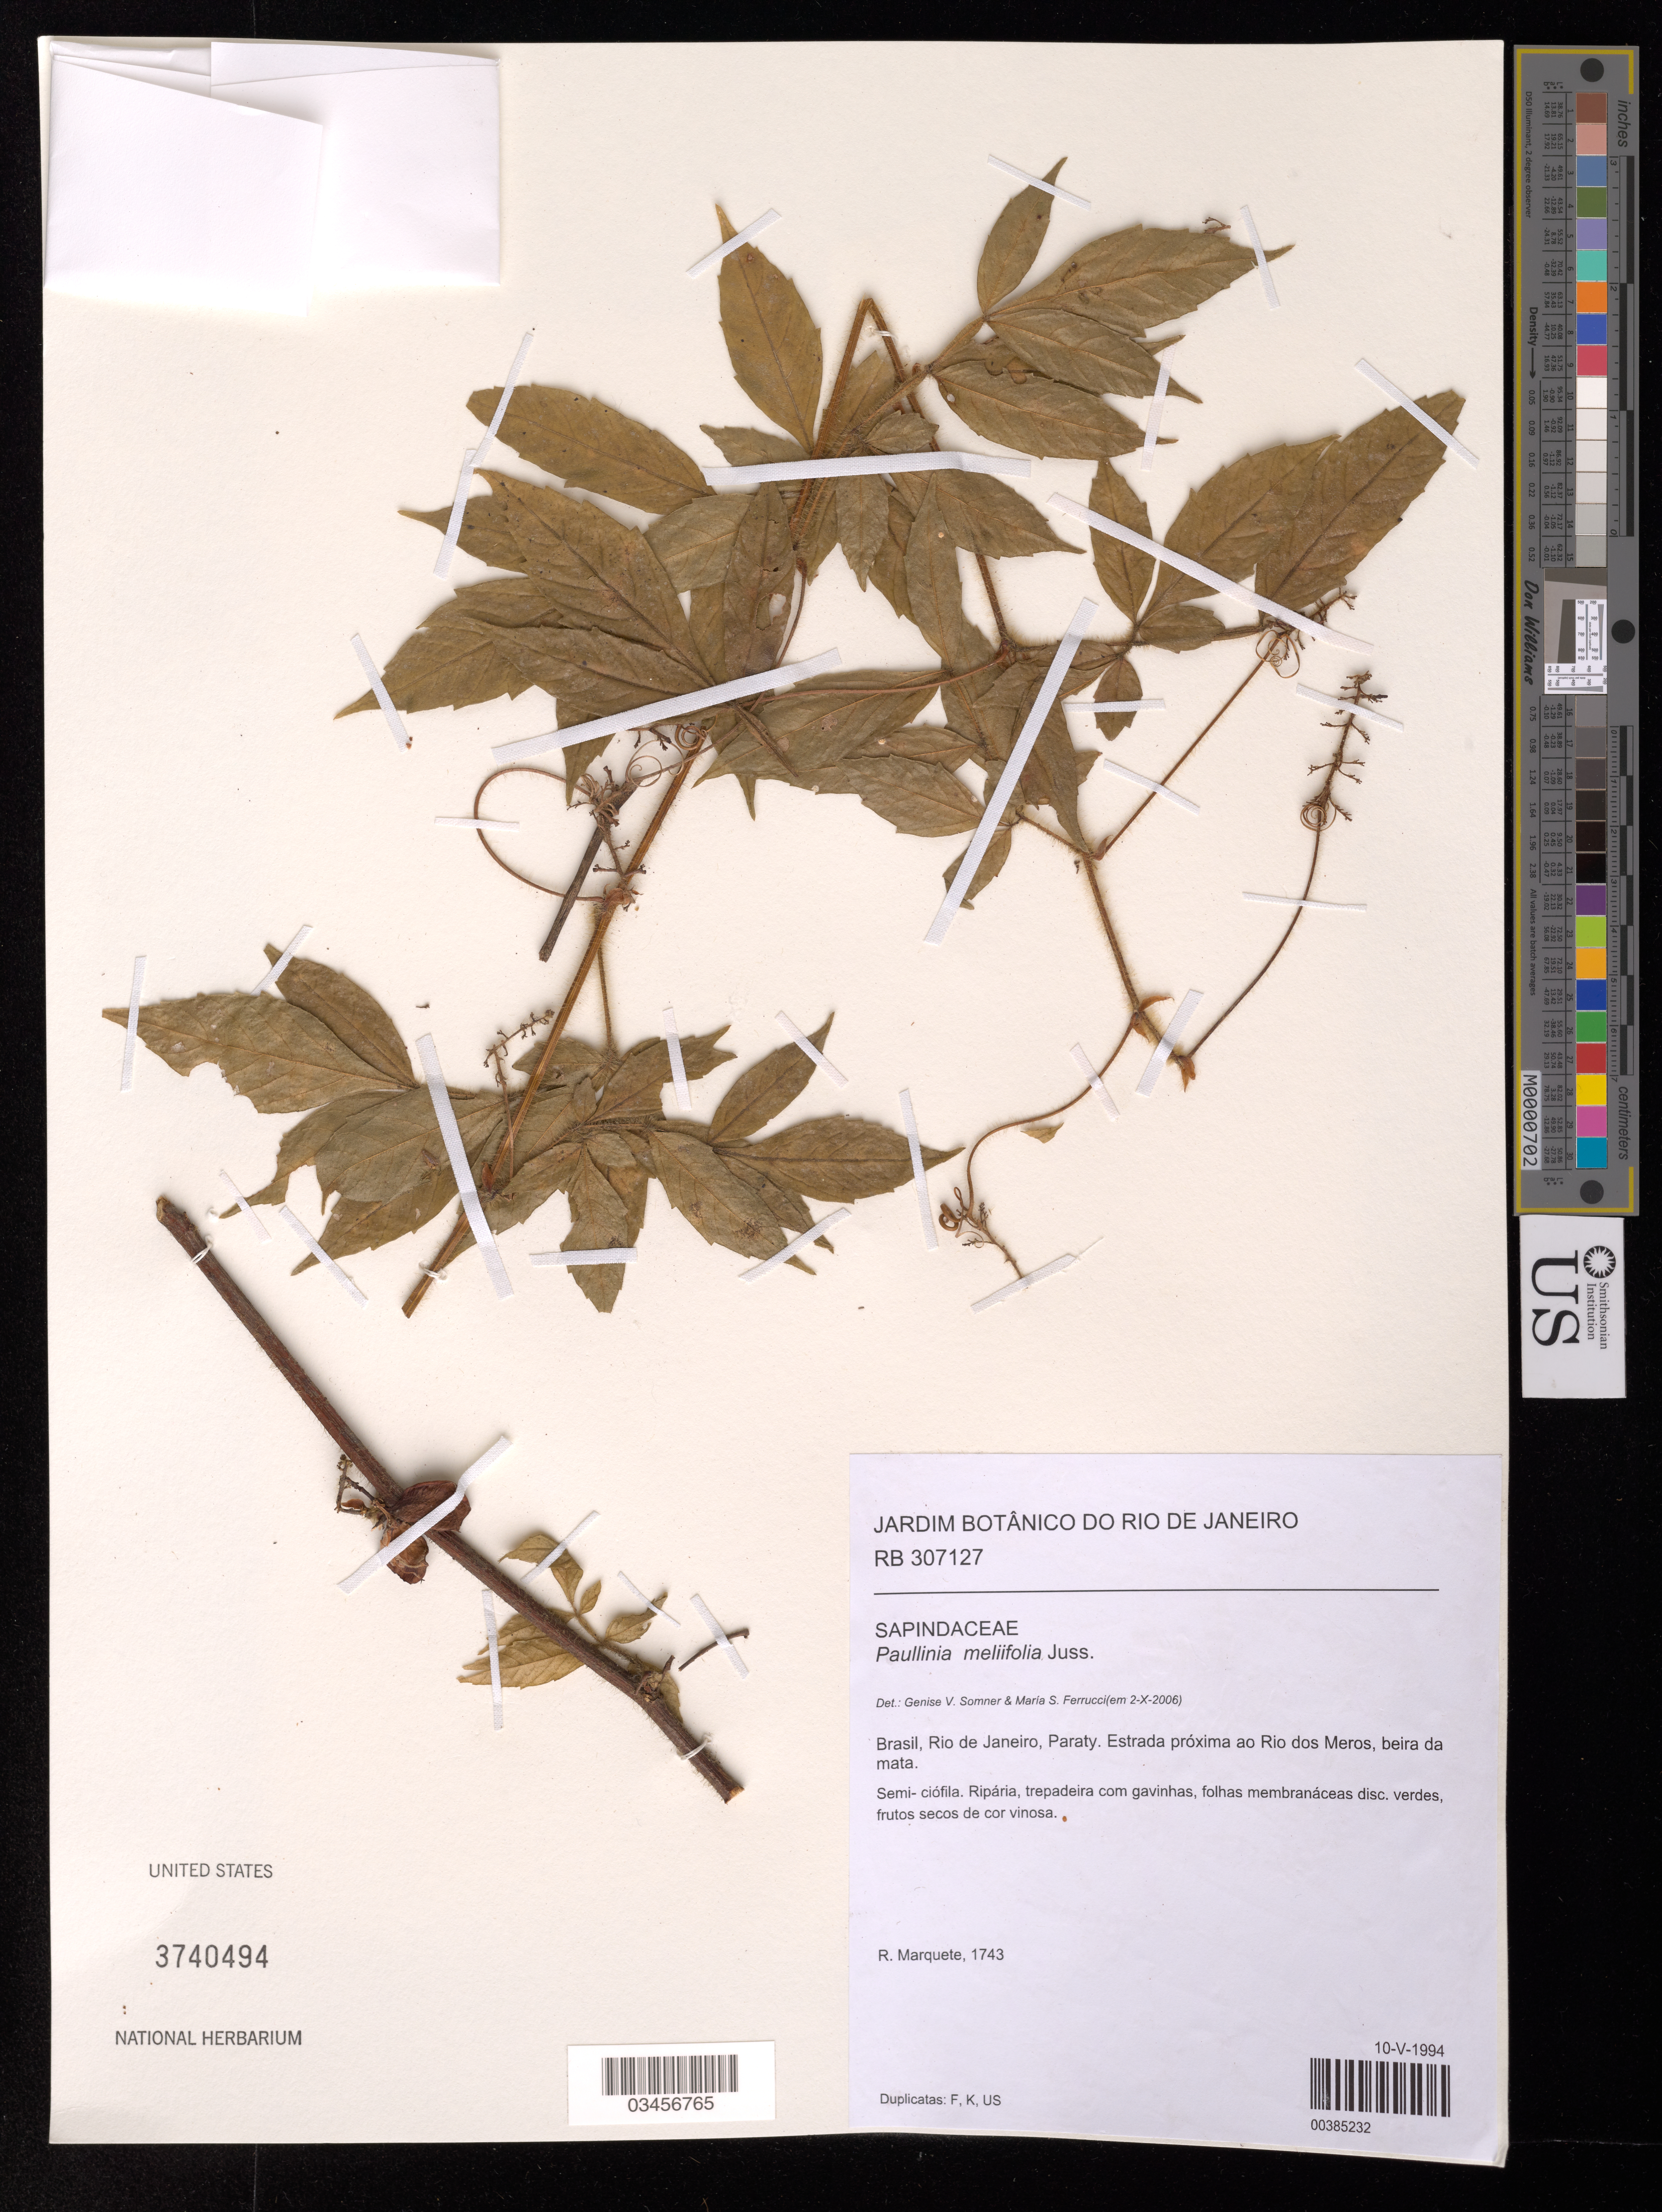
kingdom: Plantae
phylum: Tracheophyta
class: Magnoliopsida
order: Sapindales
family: Sapindaceae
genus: Paullinia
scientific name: Paullinia meliifolia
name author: Juss.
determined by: Somner, G. V.; Ferrucci, M. S.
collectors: R. Marquete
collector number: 1743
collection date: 1994-05-10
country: Brazil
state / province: Rio de Janeiro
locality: Oaratt. Estrada próxima ao Rio dos Meros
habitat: Beira da mata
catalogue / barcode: US 3740494